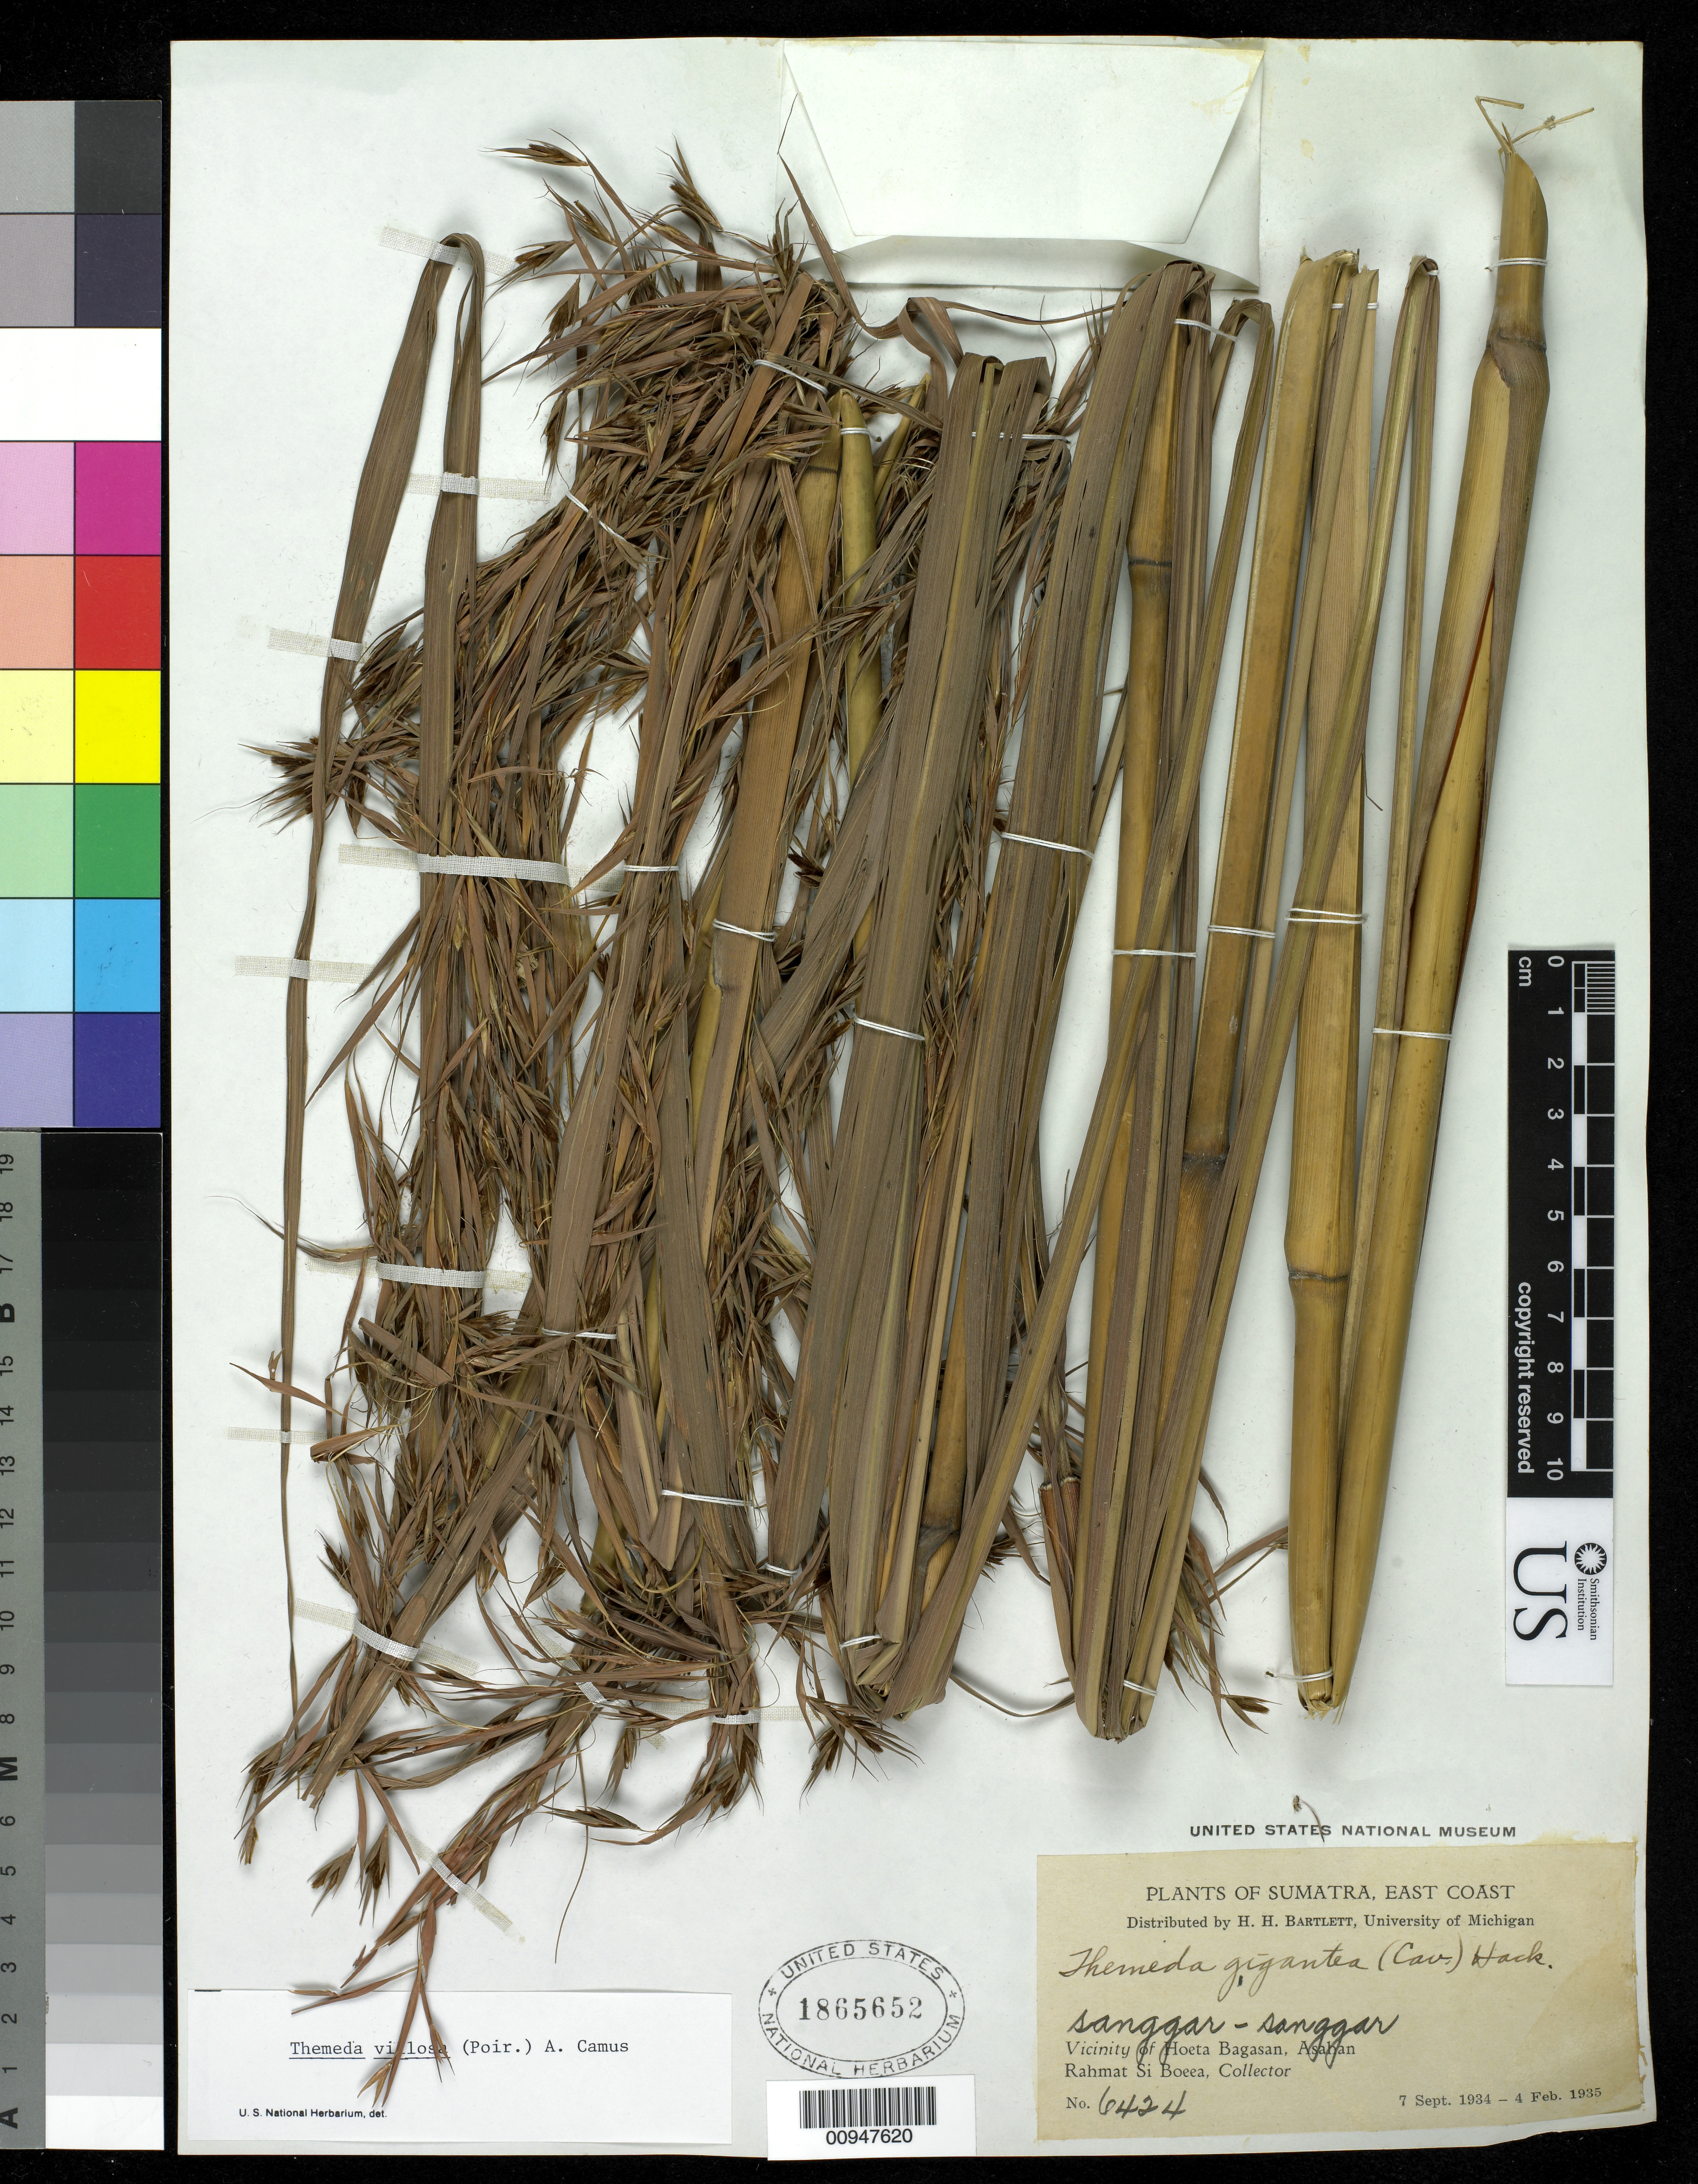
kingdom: Plantae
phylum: Tracheophyta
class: Liliopsida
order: Poales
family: Poaceae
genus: Themeda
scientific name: Themeda villosa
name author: (Lam.) A. Camus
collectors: Rahmat Si Boeea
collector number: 6424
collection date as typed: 07 Sep 1934 to 04 Feb 1935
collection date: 1934-09-07/1935-02-04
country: Indonesia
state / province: Sumatra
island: Sumatra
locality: Vicinity of Hoeta Bagasan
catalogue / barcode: US 1865652